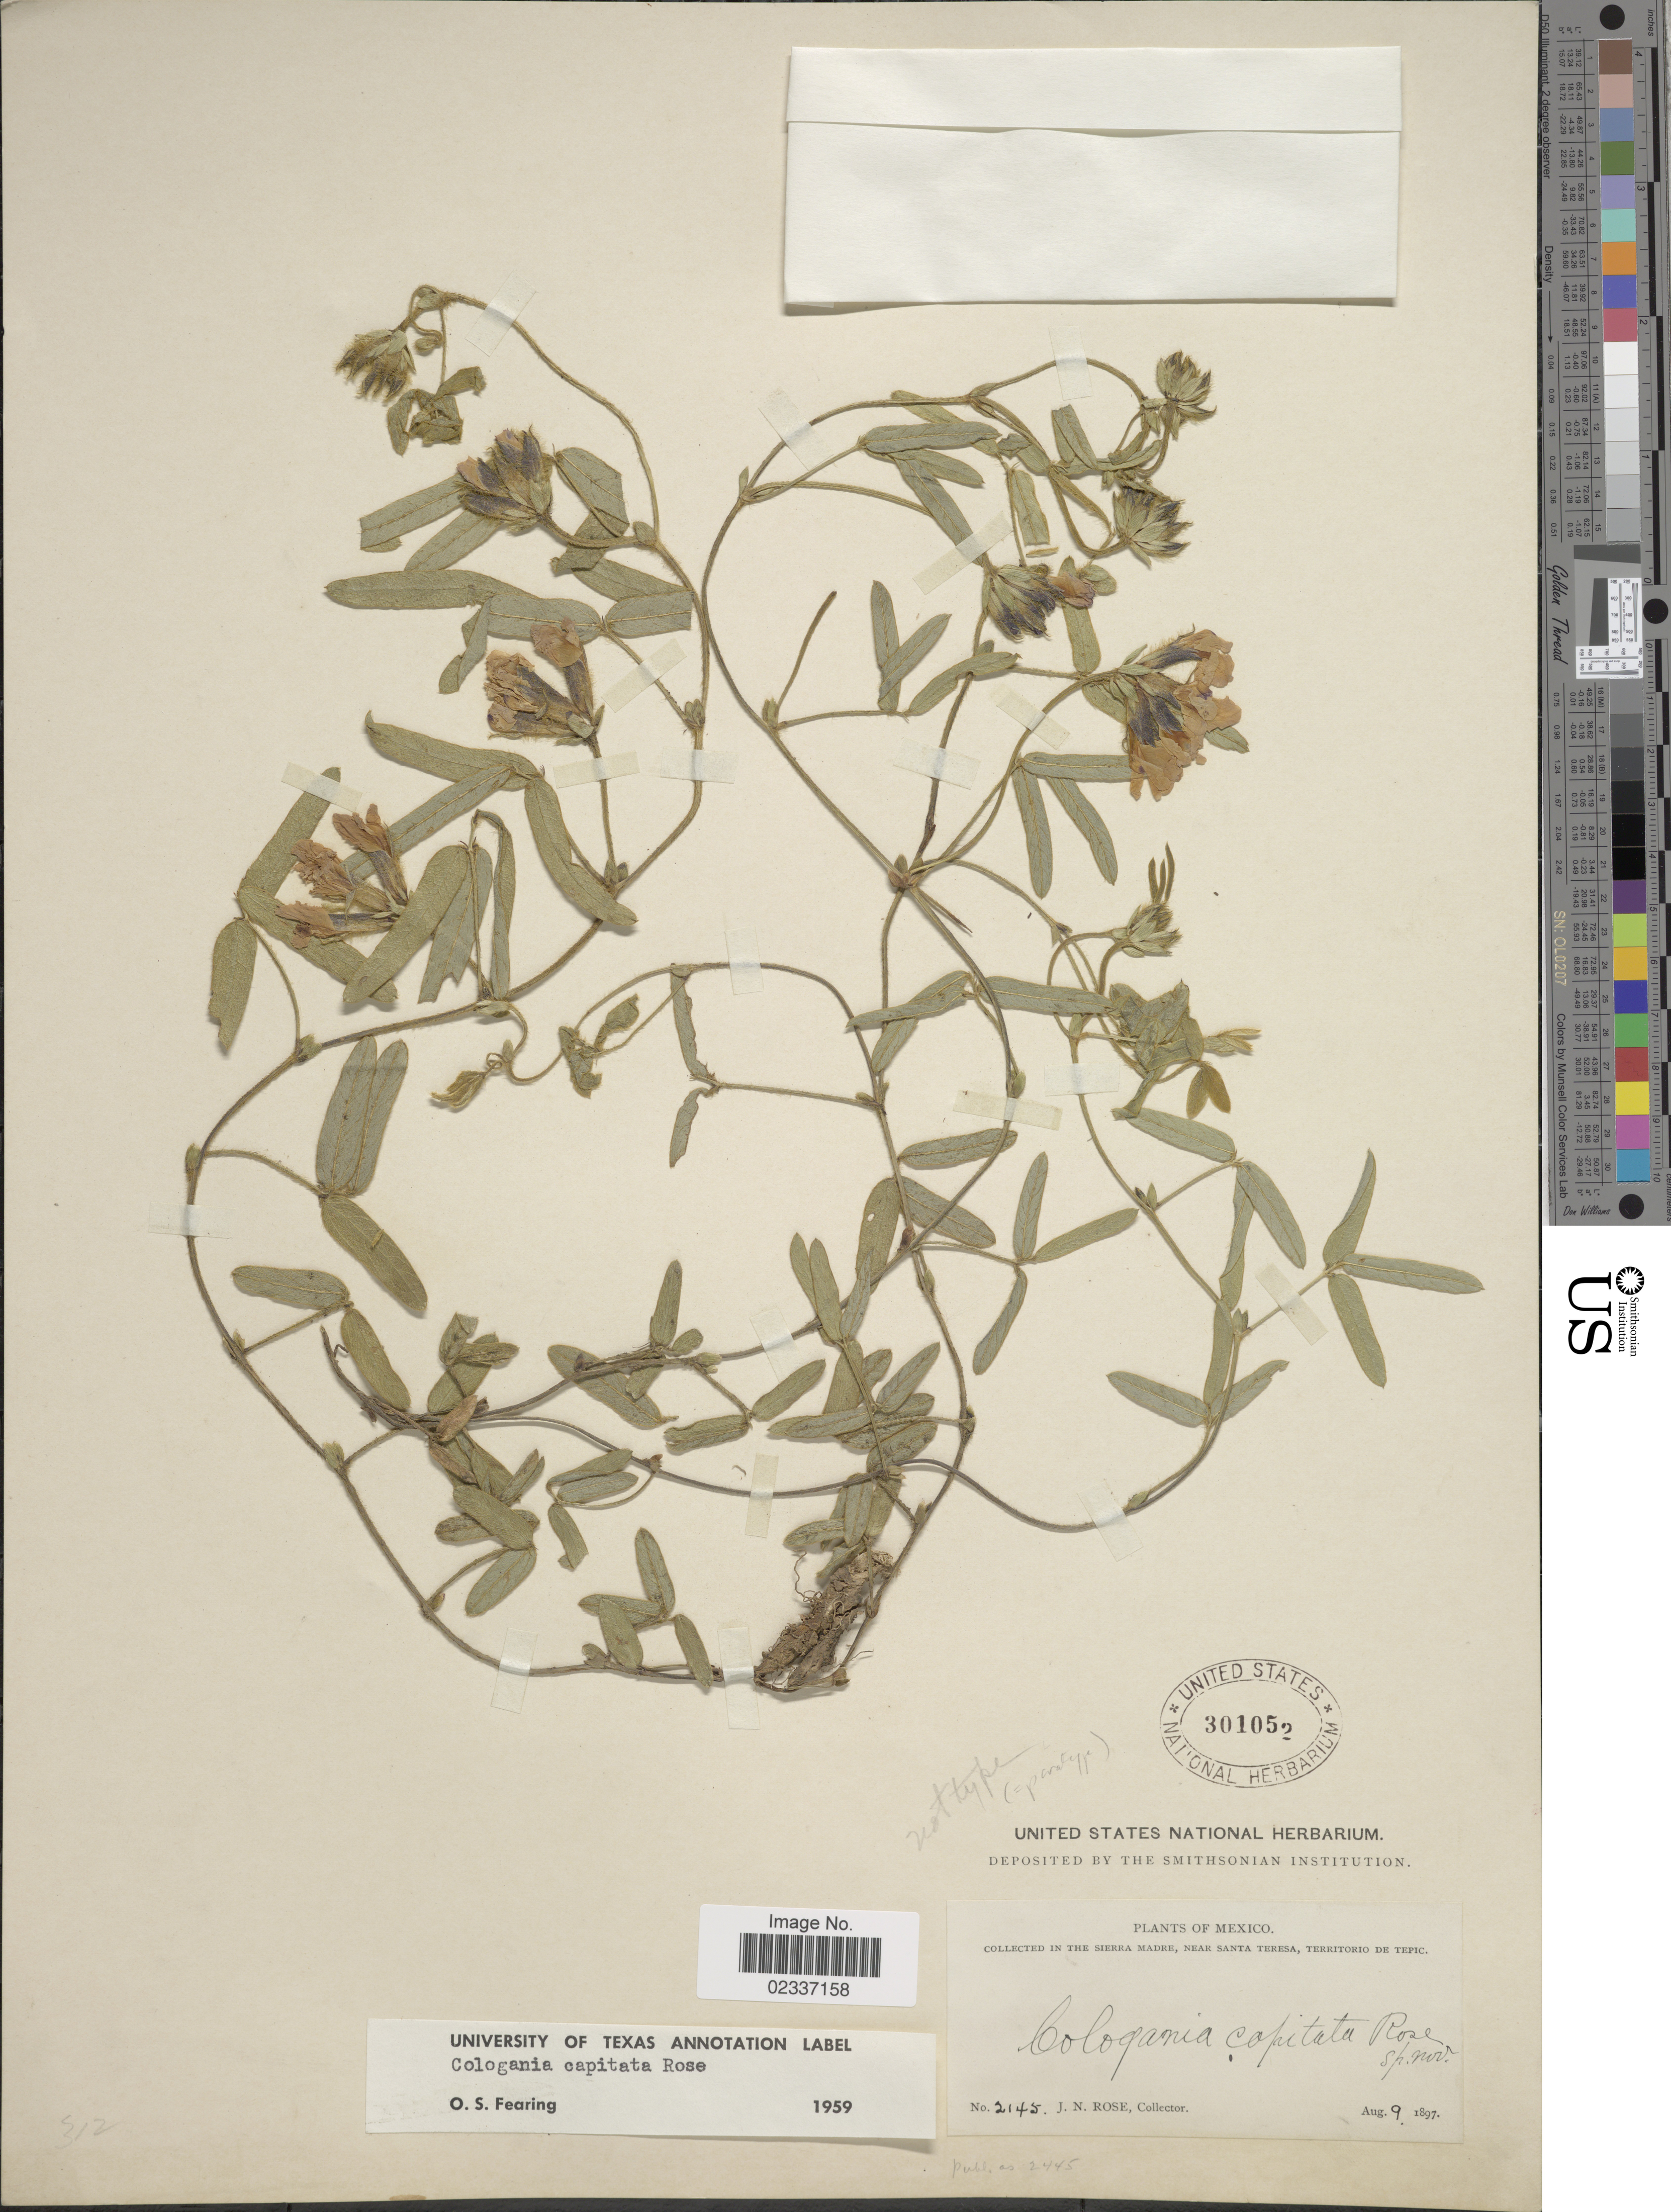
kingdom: Plantae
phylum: Tracheophyta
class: Magnoliopsida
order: Fabales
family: Fabaceae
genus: Cologania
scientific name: Cologania capitata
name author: Rose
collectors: J. N. Rose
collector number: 2145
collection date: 1897-08-09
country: Mexico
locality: In The Sierra Madre, near Santa Teresa, Territorio de Tepic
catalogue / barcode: US 301052